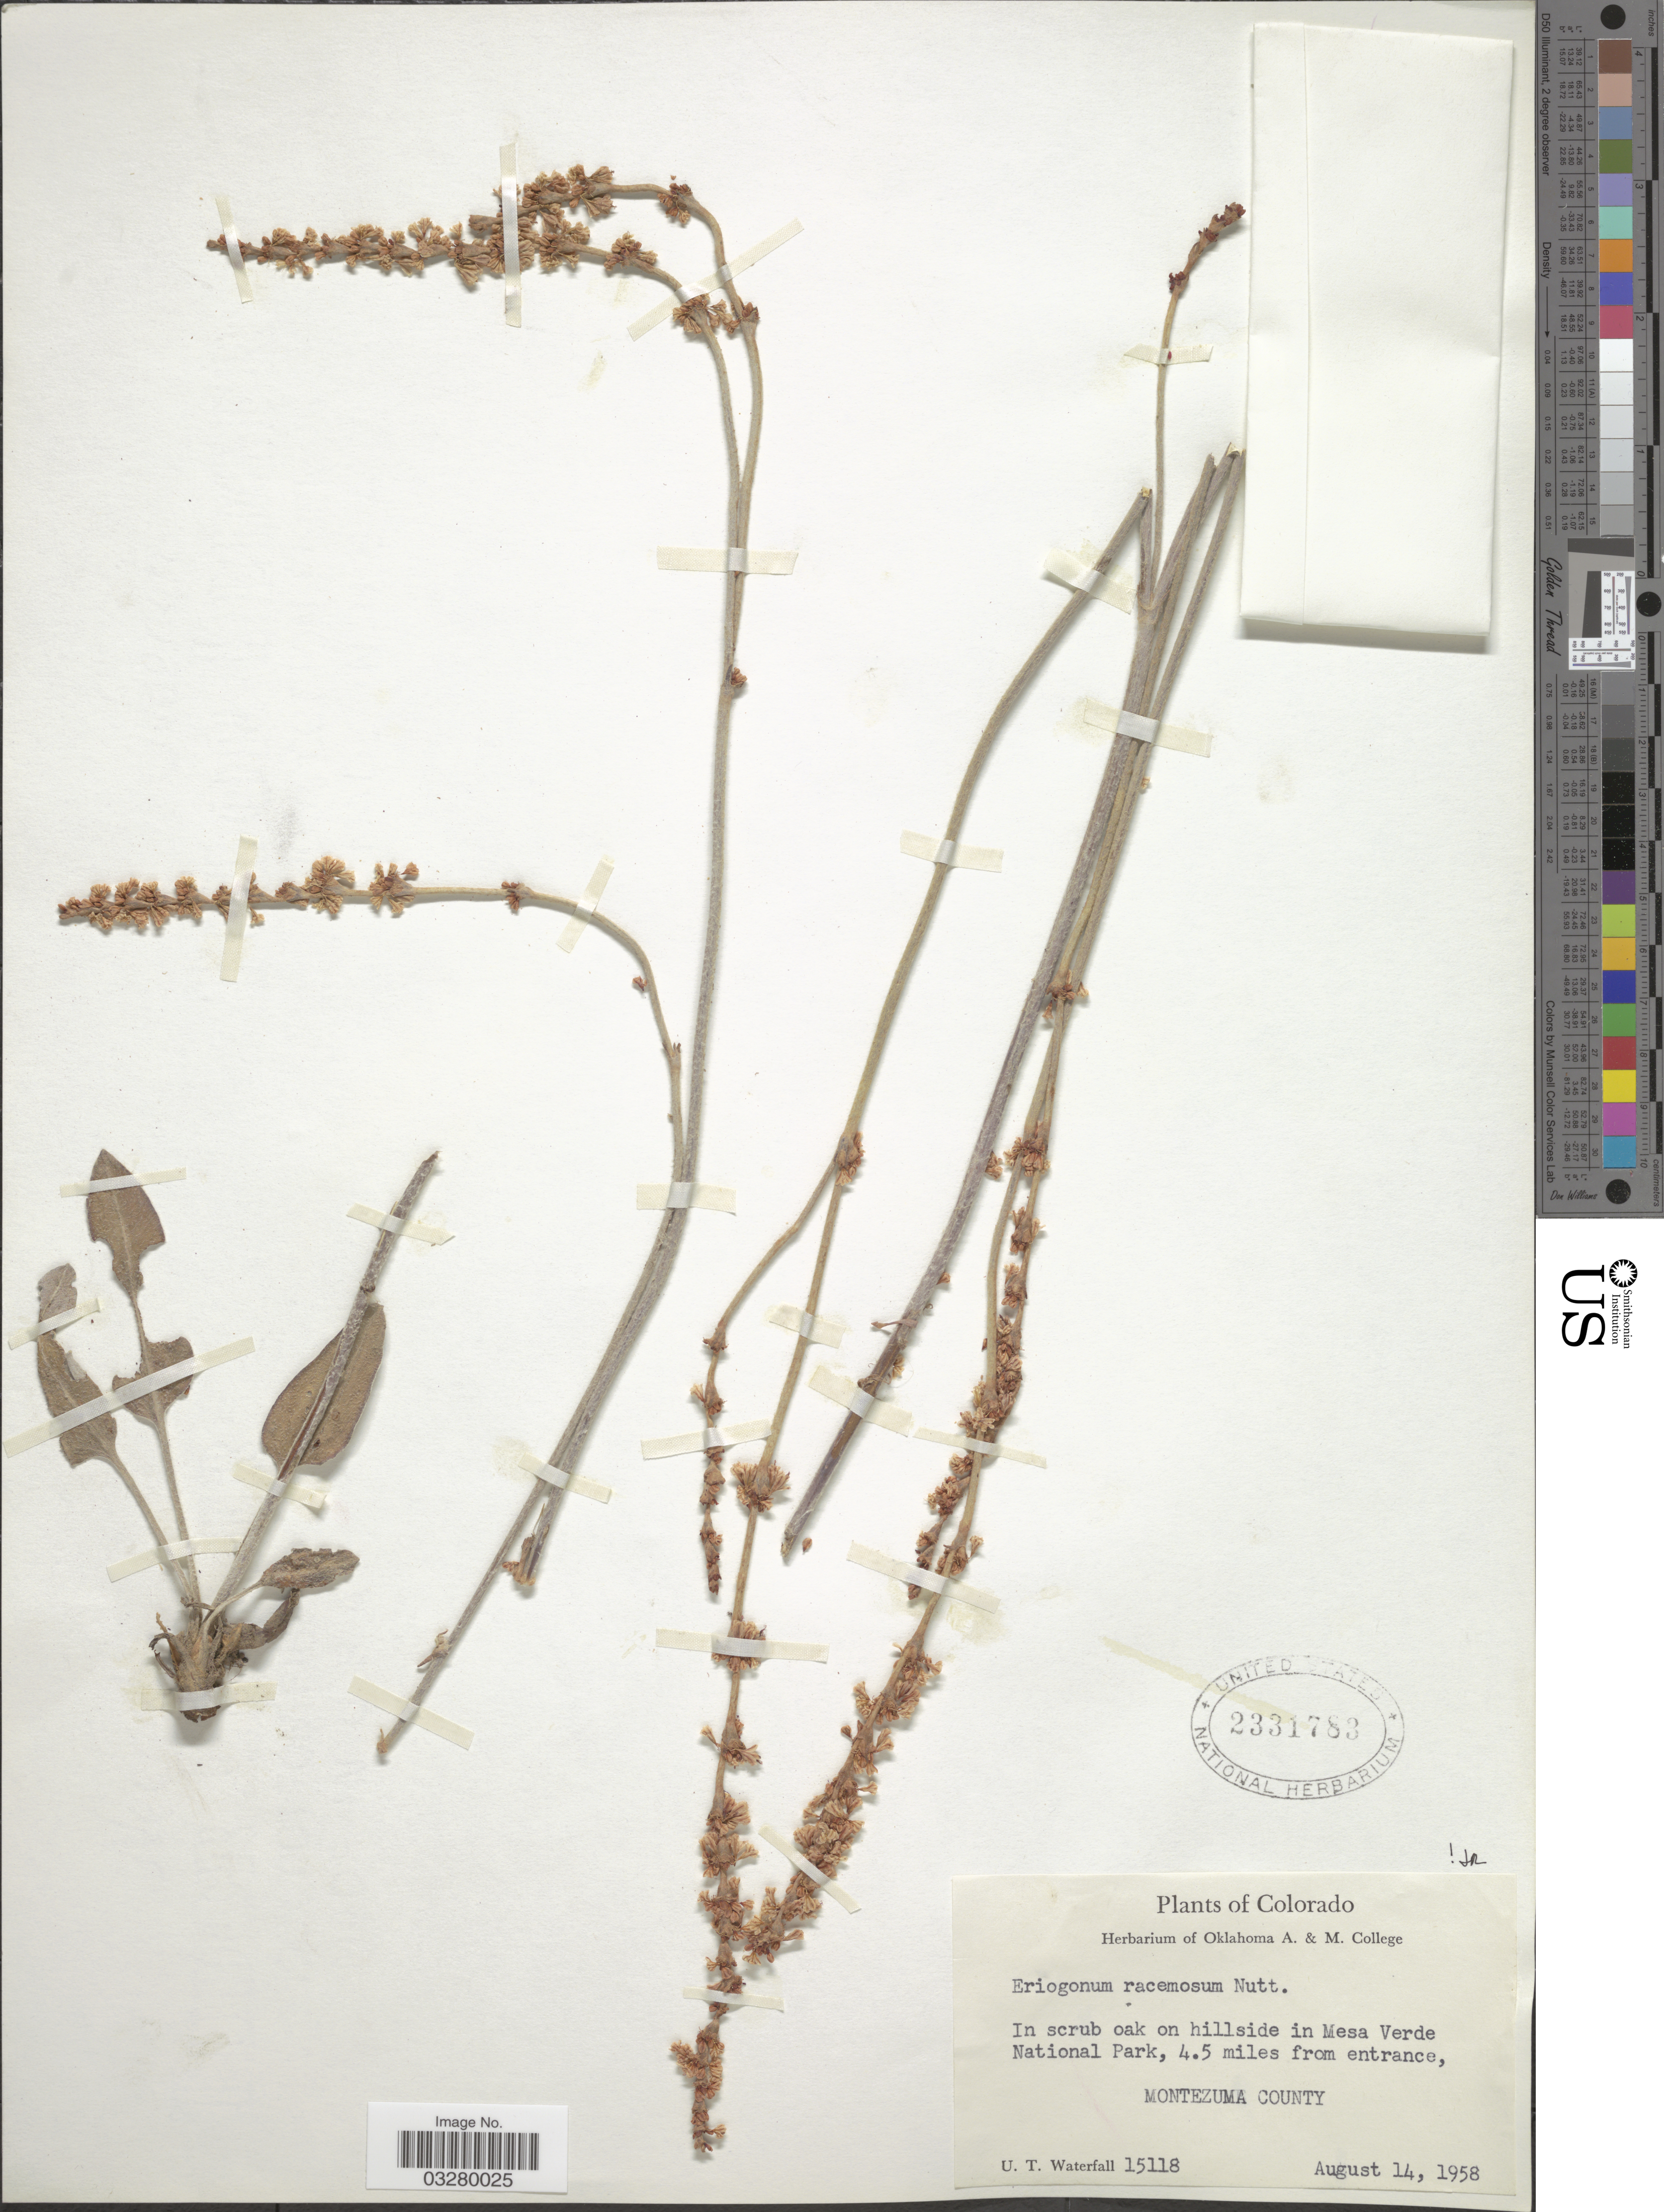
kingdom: Plantae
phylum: Tracheophyta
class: Magnoliopsida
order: Caryophyllales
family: Polygonaceae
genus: Eriogonum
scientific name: Eriogonum racemosum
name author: Nutt.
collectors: U. T. Waterfall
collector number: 15118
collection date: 1958-08-14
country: United States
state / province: Colorado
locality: In scrub oak on hillside in Mesa Verde National Park, 4.5 miles from entrance, Montezuma County.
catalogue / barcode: US 2331783